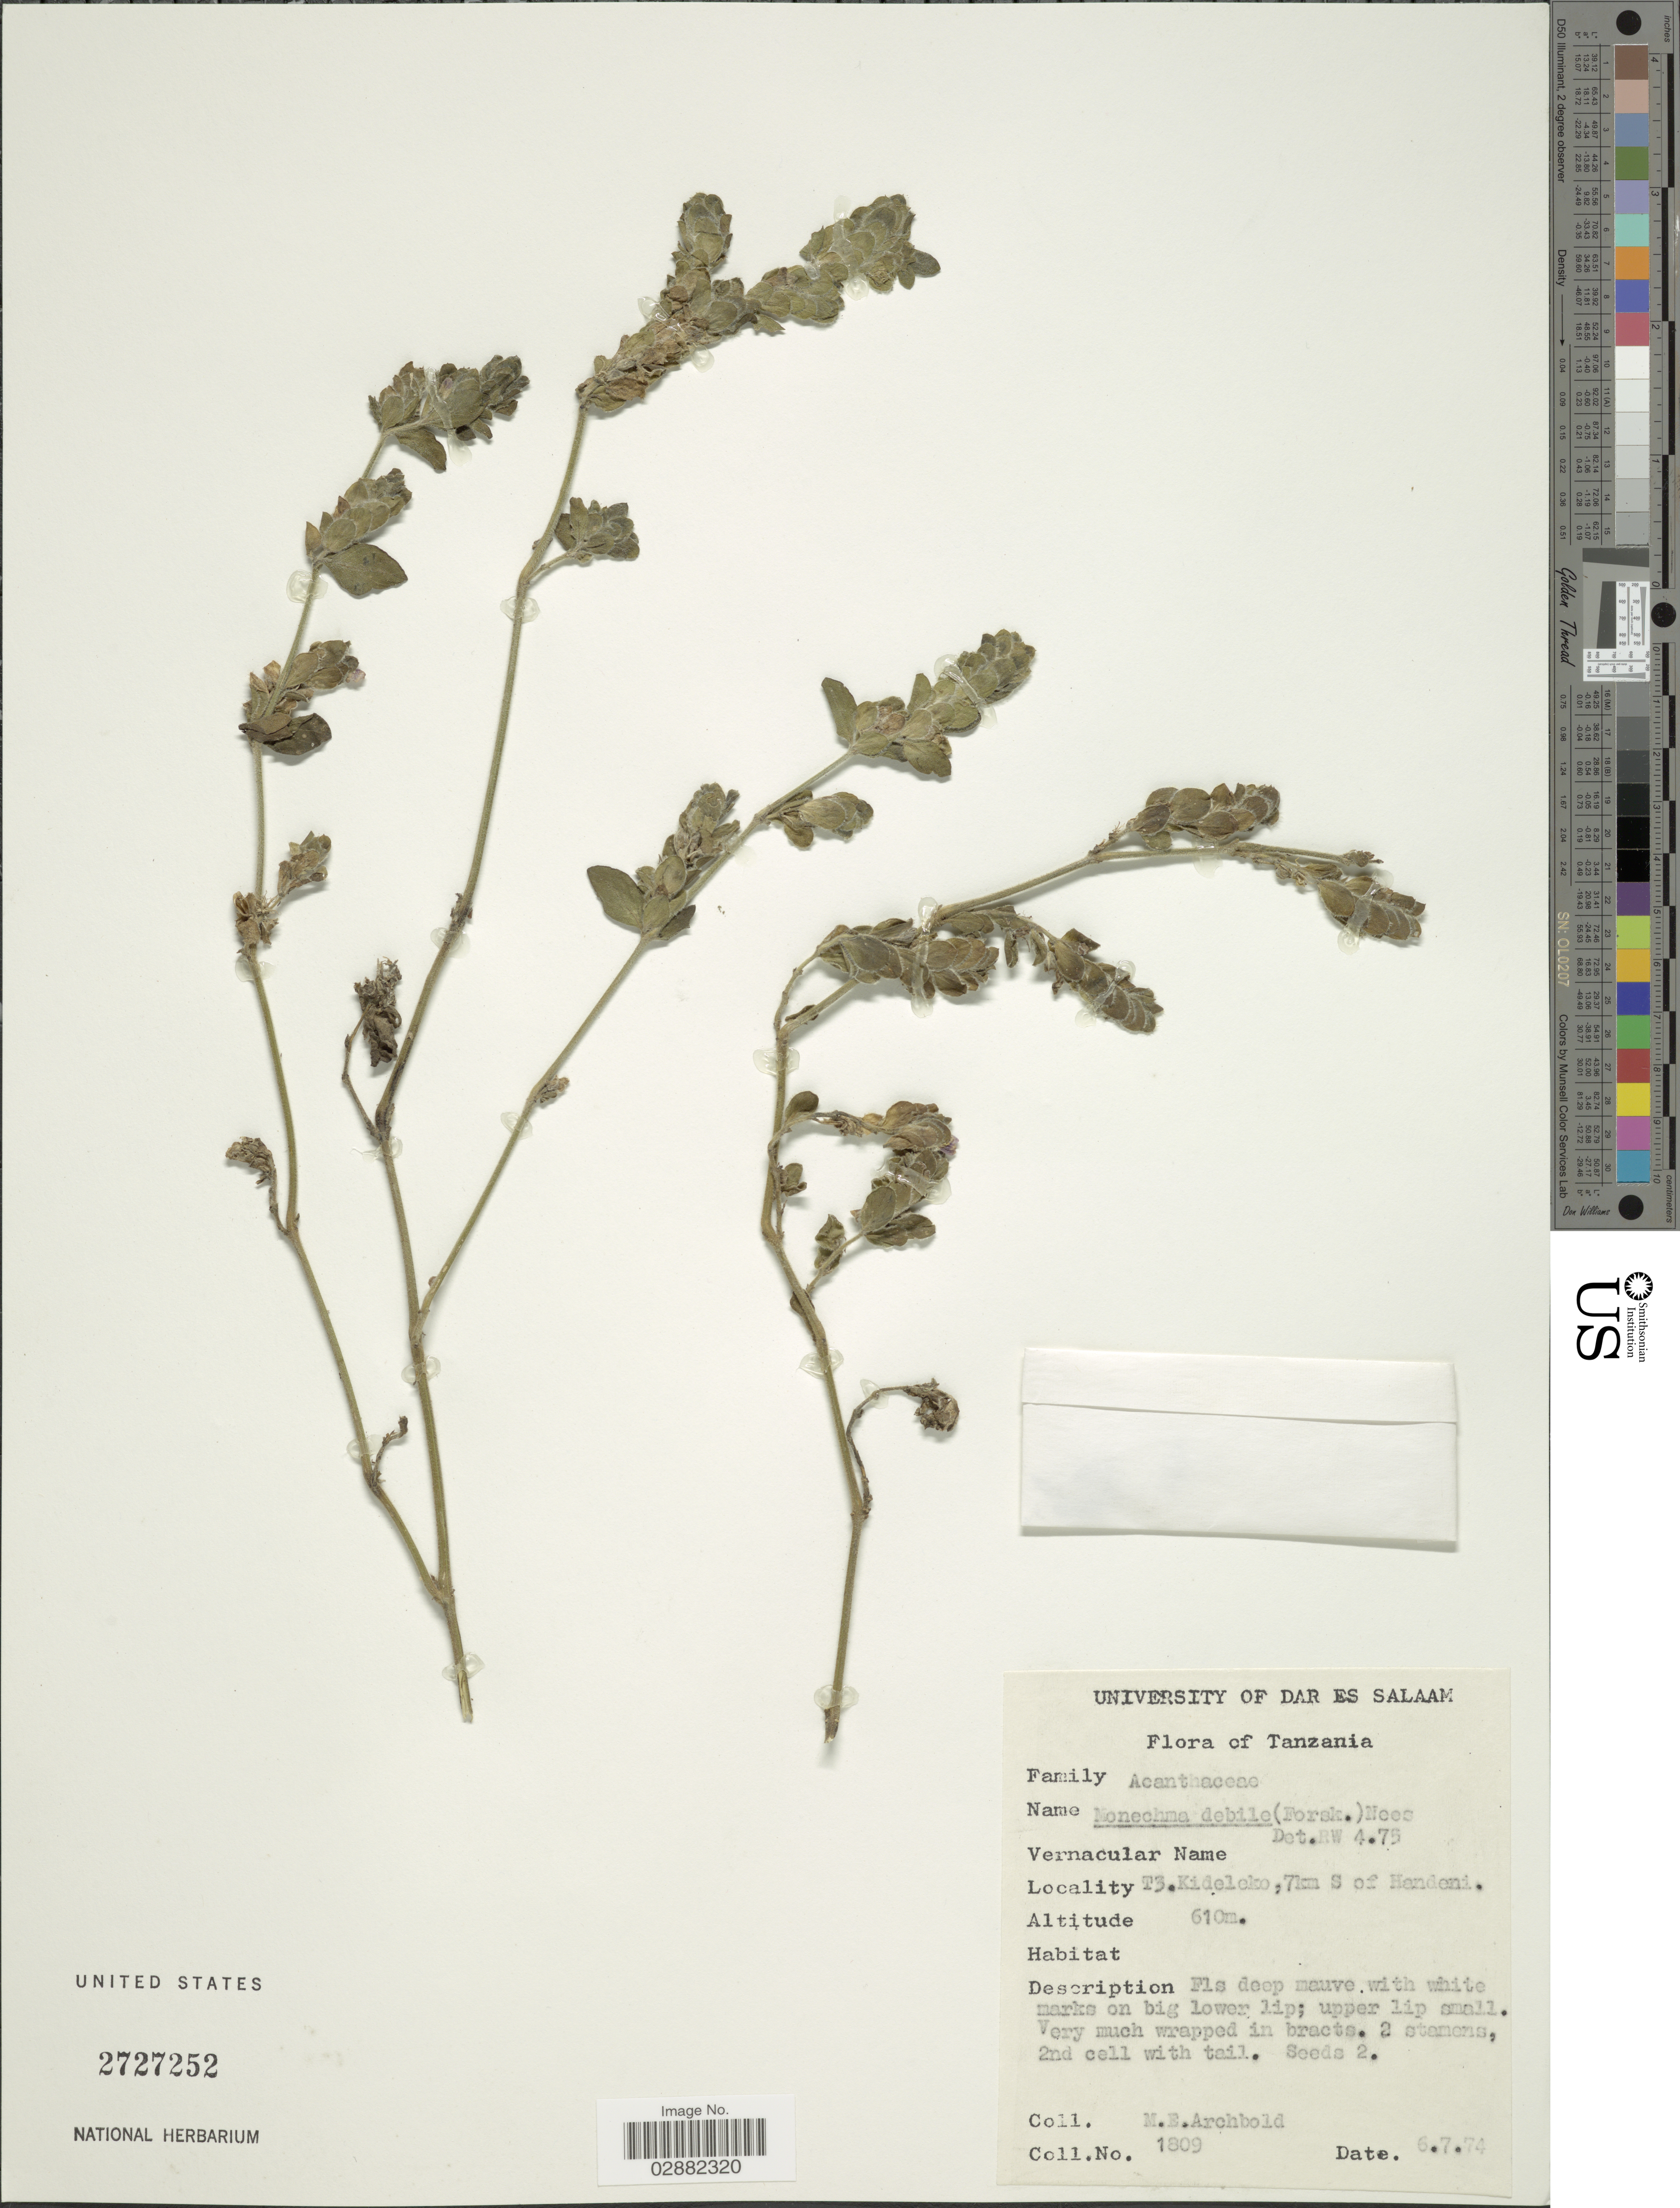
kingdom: Plantae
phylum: Tracheophyta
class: Magnoliopsida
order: Lamiales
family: Acanthaceae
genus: Justicia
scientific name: Justicia debilis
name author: (Forssk.) Vahl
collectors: M. Archbold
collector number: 1809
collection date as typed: Transcribed d/m/y: 6/7/54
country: Tanzania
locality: T3. Kideleko, 7km s of Handeni.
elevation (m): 610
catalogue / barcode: US 2727252